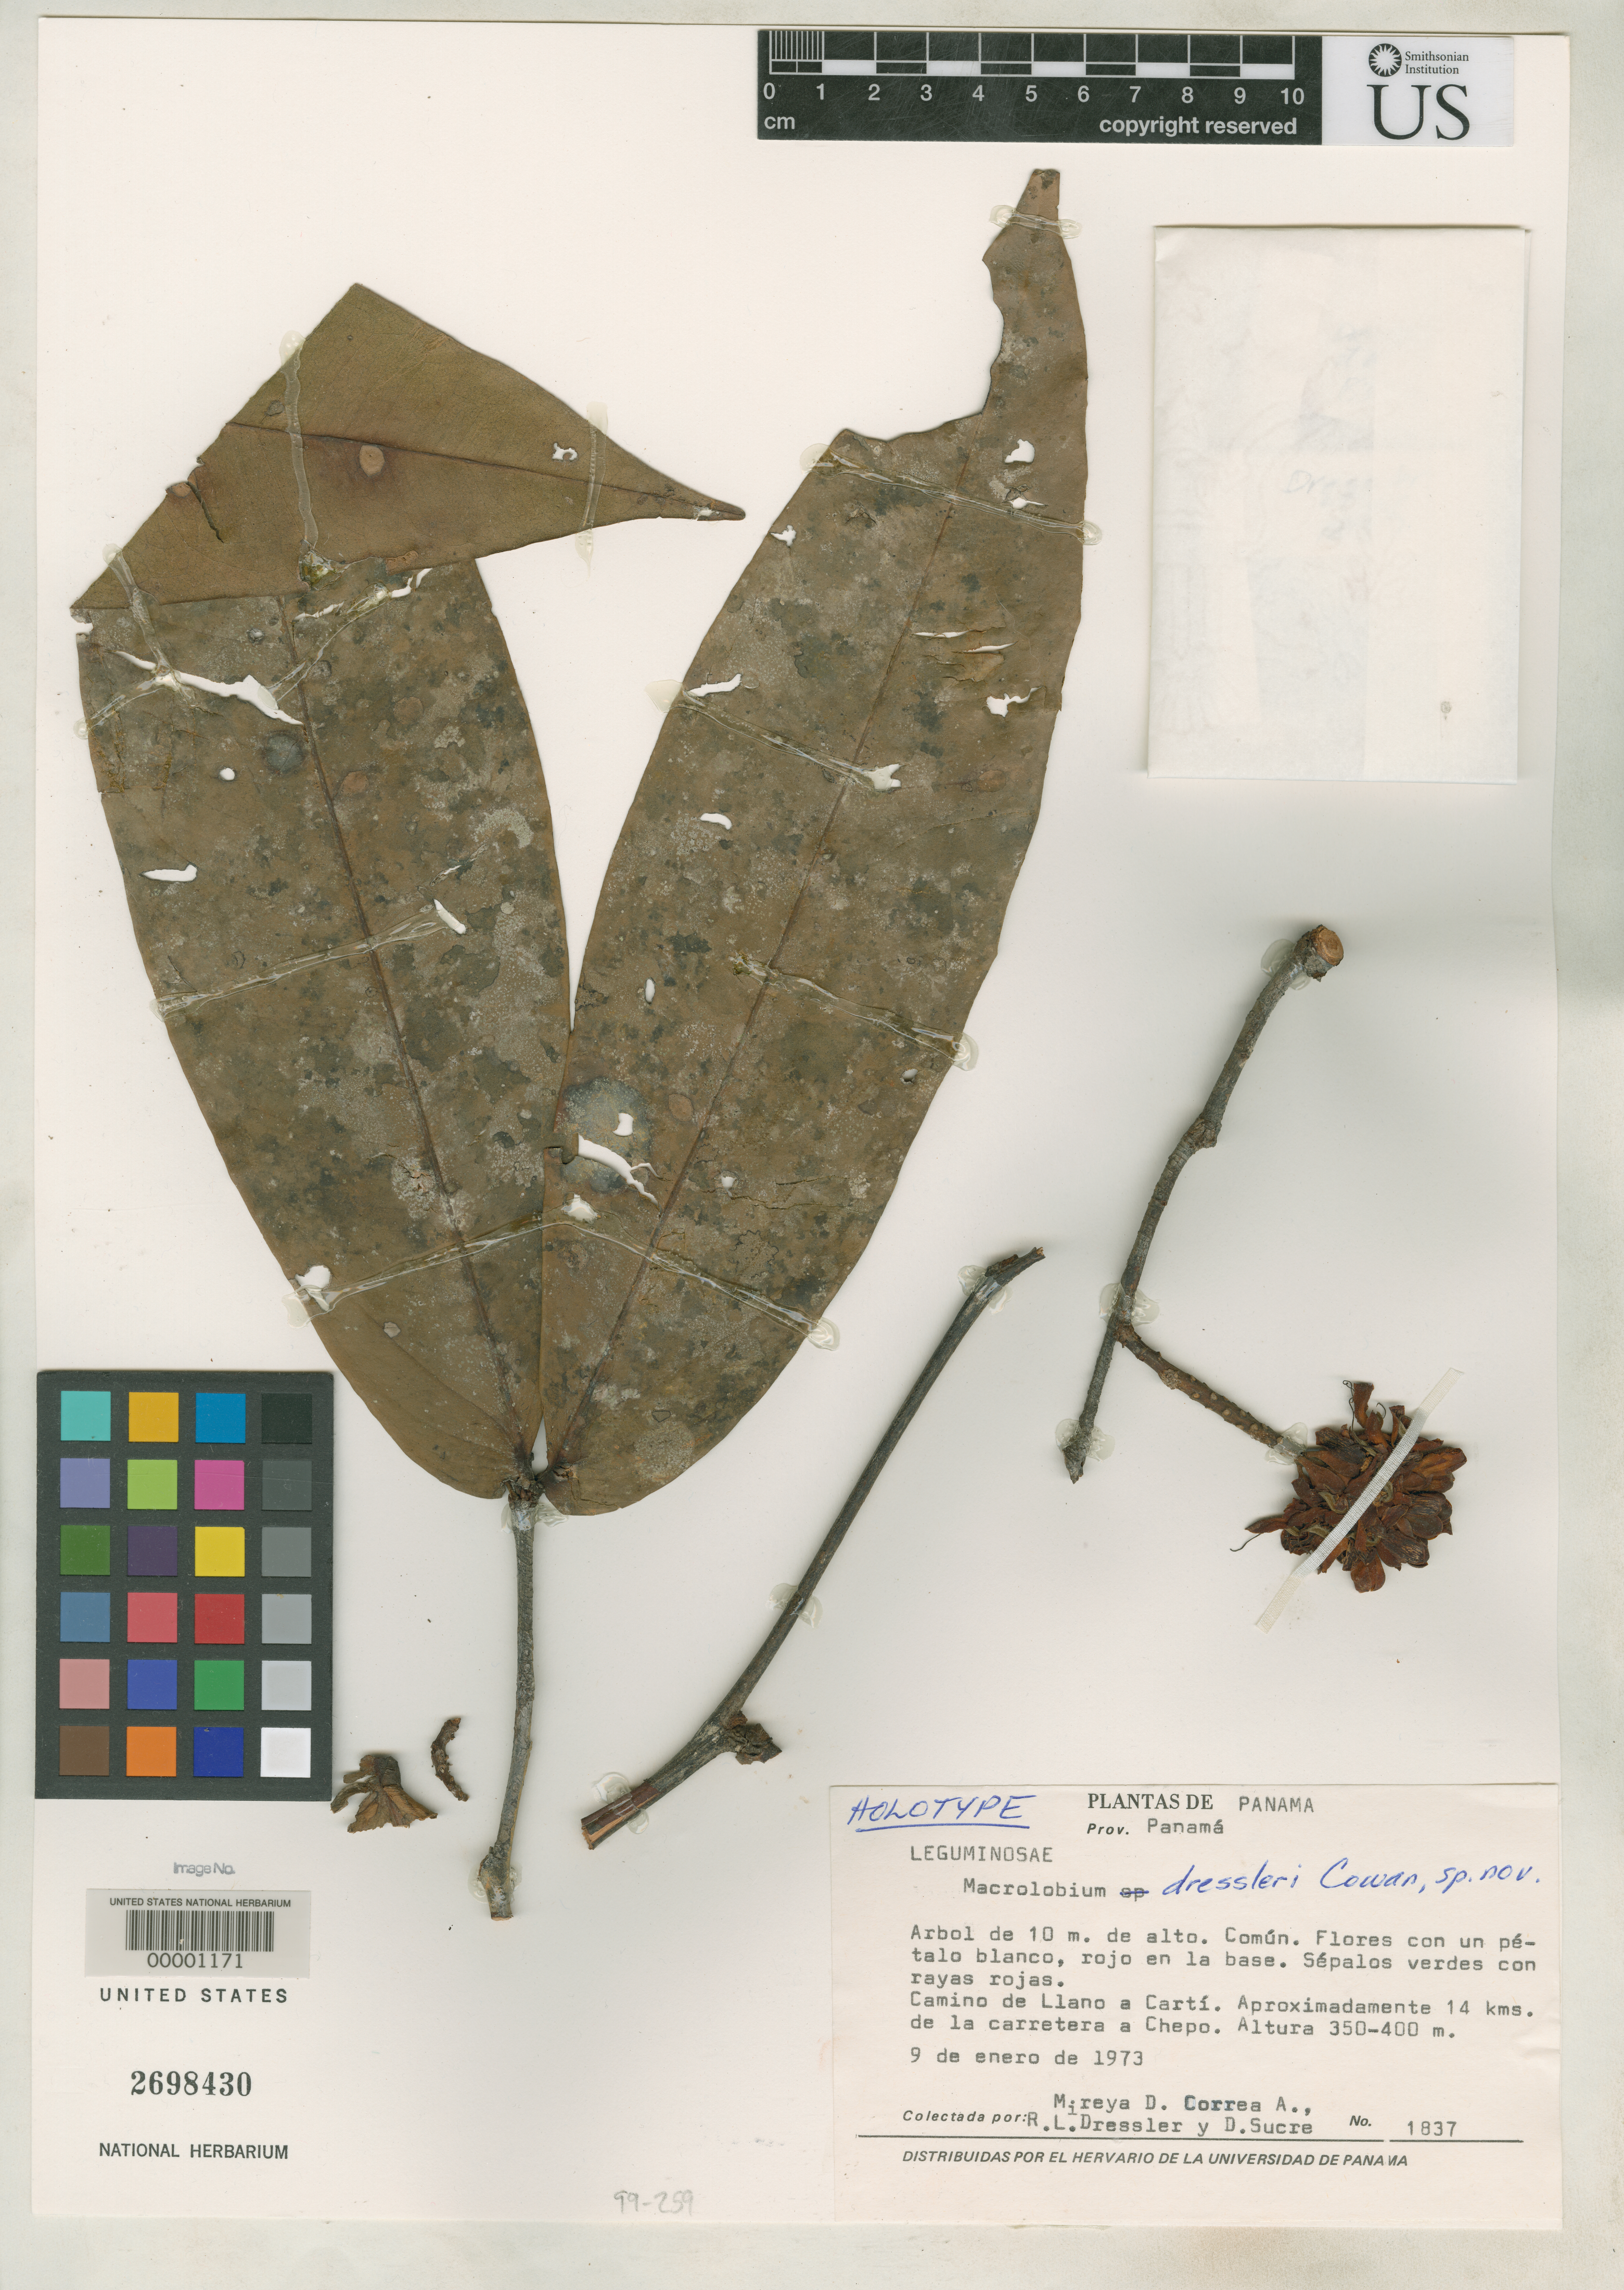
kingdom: Plantae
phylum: Tracheophyta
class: Magnoliopsida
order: Fabales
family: Fabaceae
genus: Macrolobium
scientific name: Macrolobium dressleri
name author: R.S. Cowan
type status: Holotype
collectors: R. Dressler, D. Sucre & M. D. Corrêa-A.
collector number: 1837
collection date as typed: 09 Jan 1973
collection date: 1973-01-09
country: Panama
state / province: Panamá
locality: Camino de Llano a Carti, ca. 14 km de La Carretera a Chepo.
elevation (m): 350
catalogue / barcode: US 269843